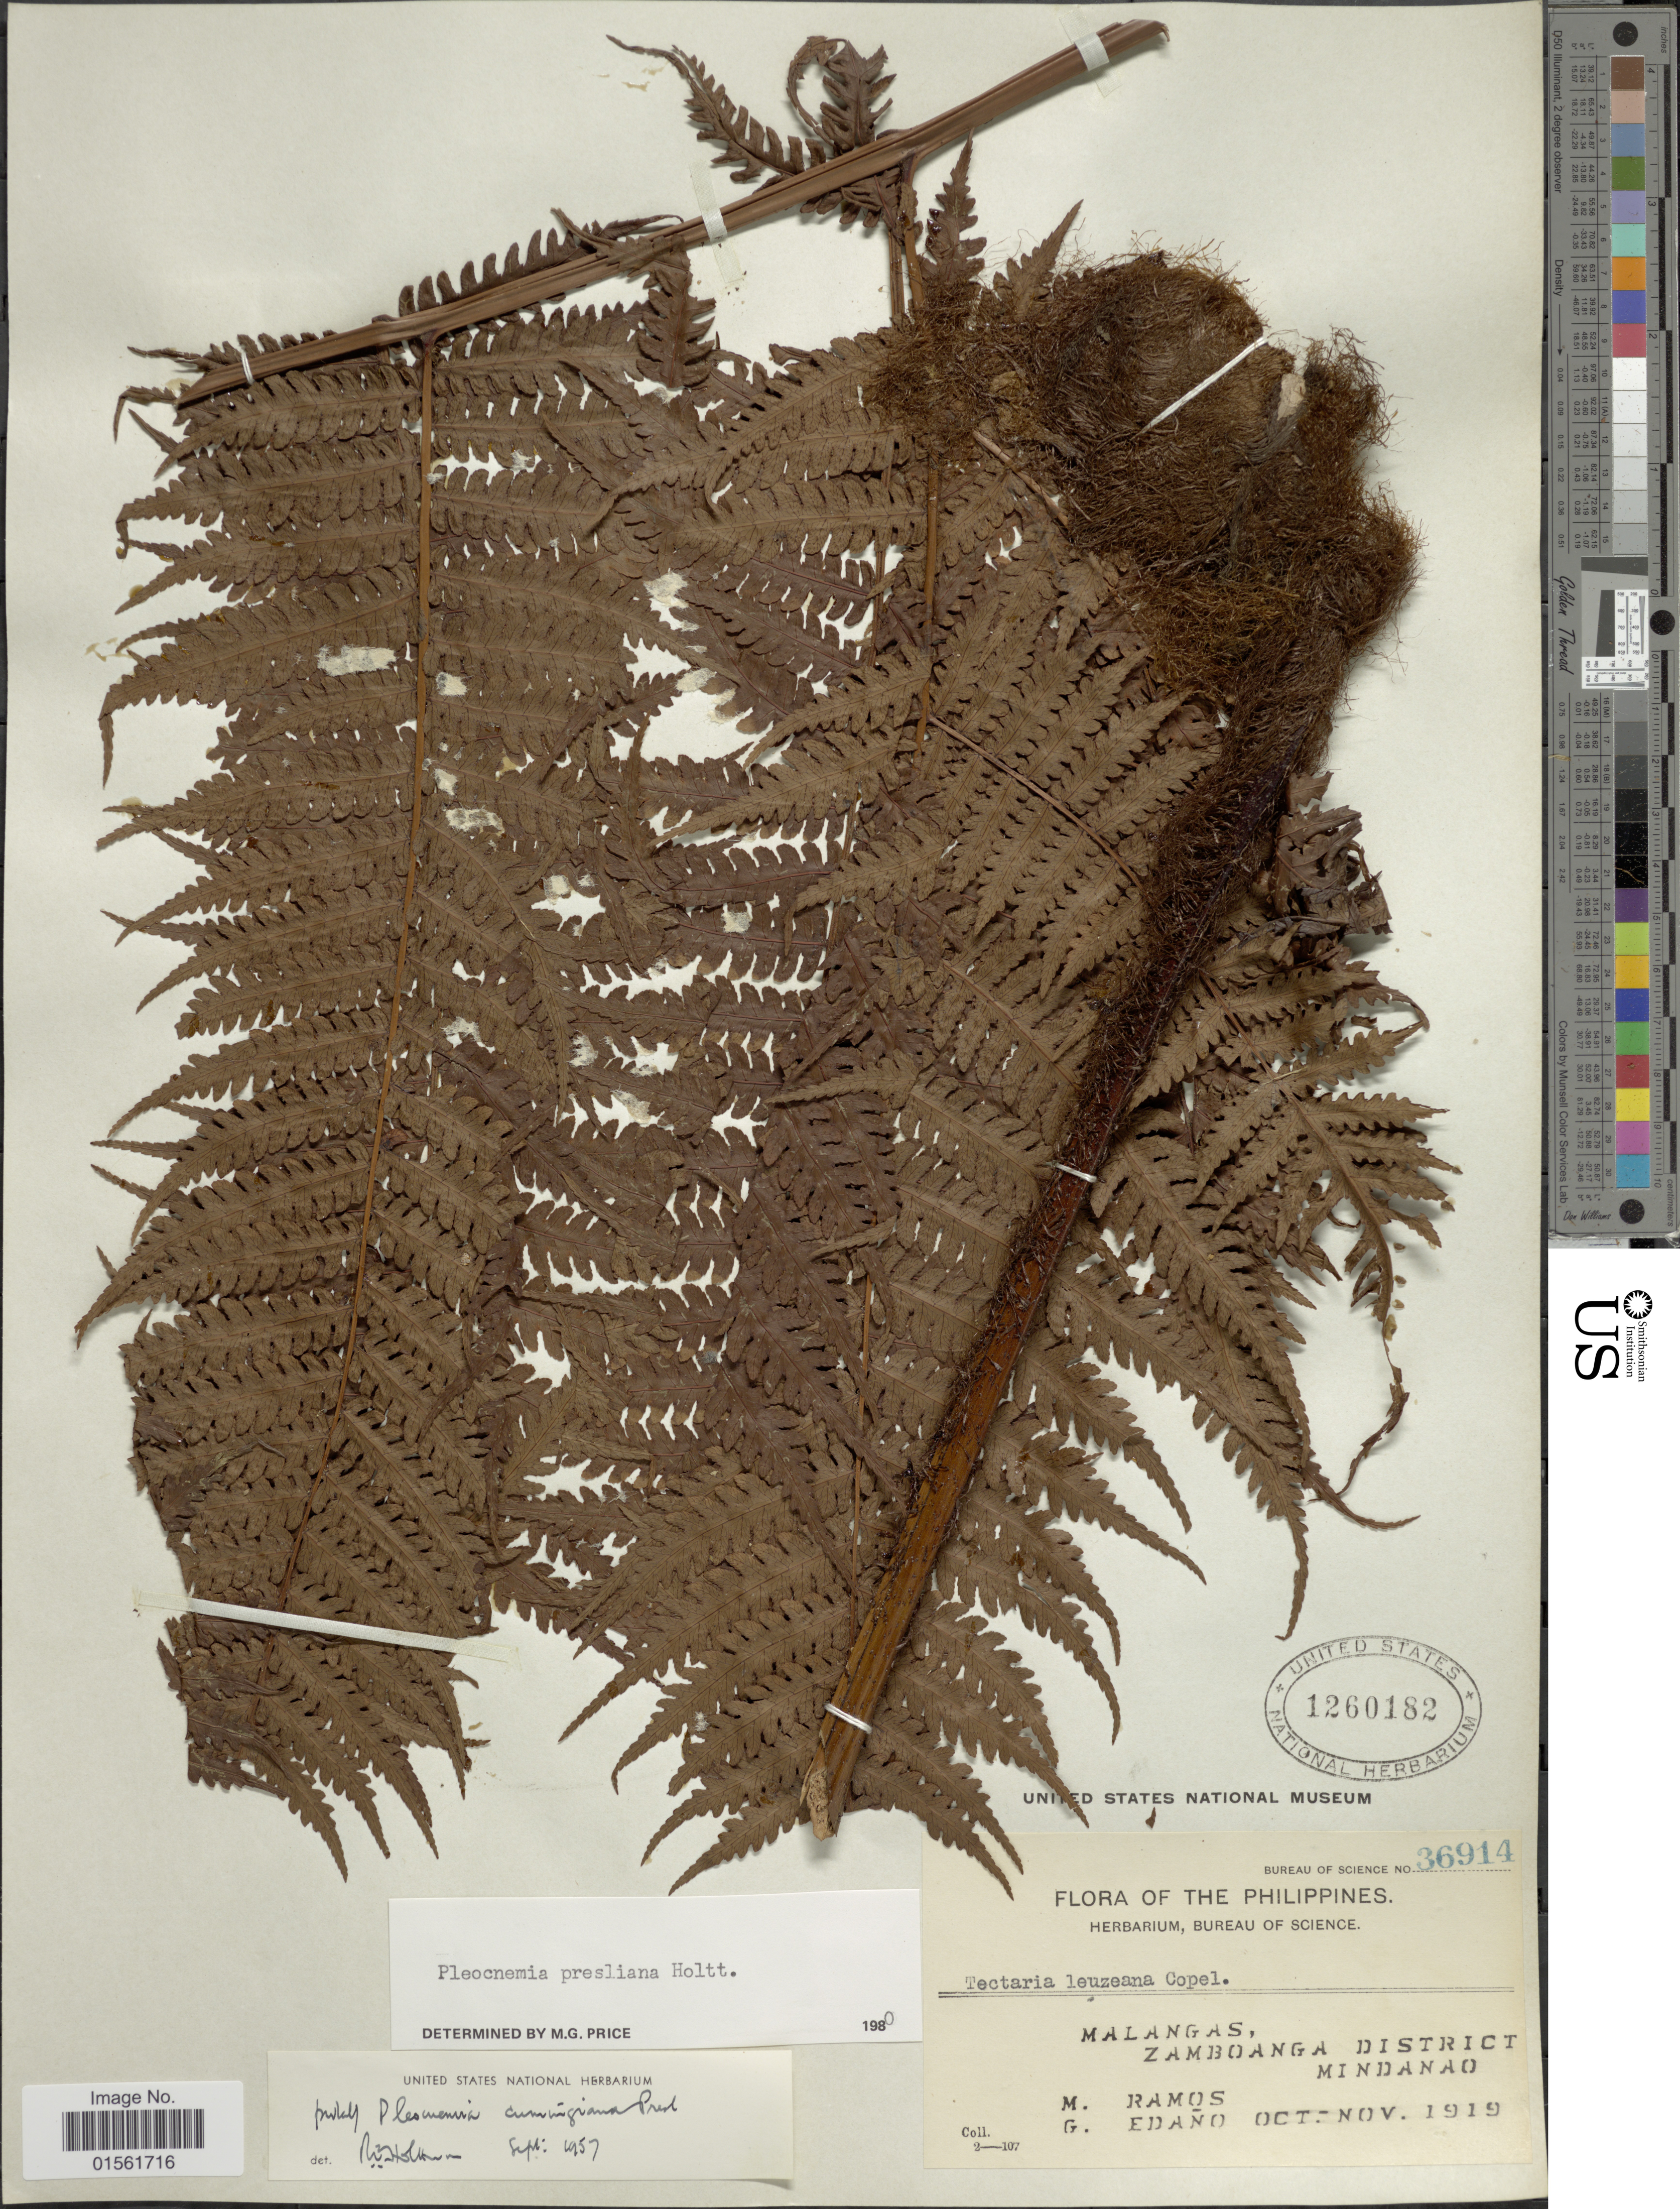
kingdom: Plantae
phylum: Tracheophyta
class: Polypodiopsida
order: Polypodiales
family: Dryopteridaceae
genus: Pleocnemia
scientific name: Pleocnemia presliana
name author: Holttum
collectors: M. Ramos & G. Edaño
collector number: Bureau of Science 36914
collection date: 1919-10/1919-11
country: Philippines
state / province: Zamboanga Peninsula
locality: Malangas, Zamboanga District, Mindanao.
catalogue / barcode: US 1260182